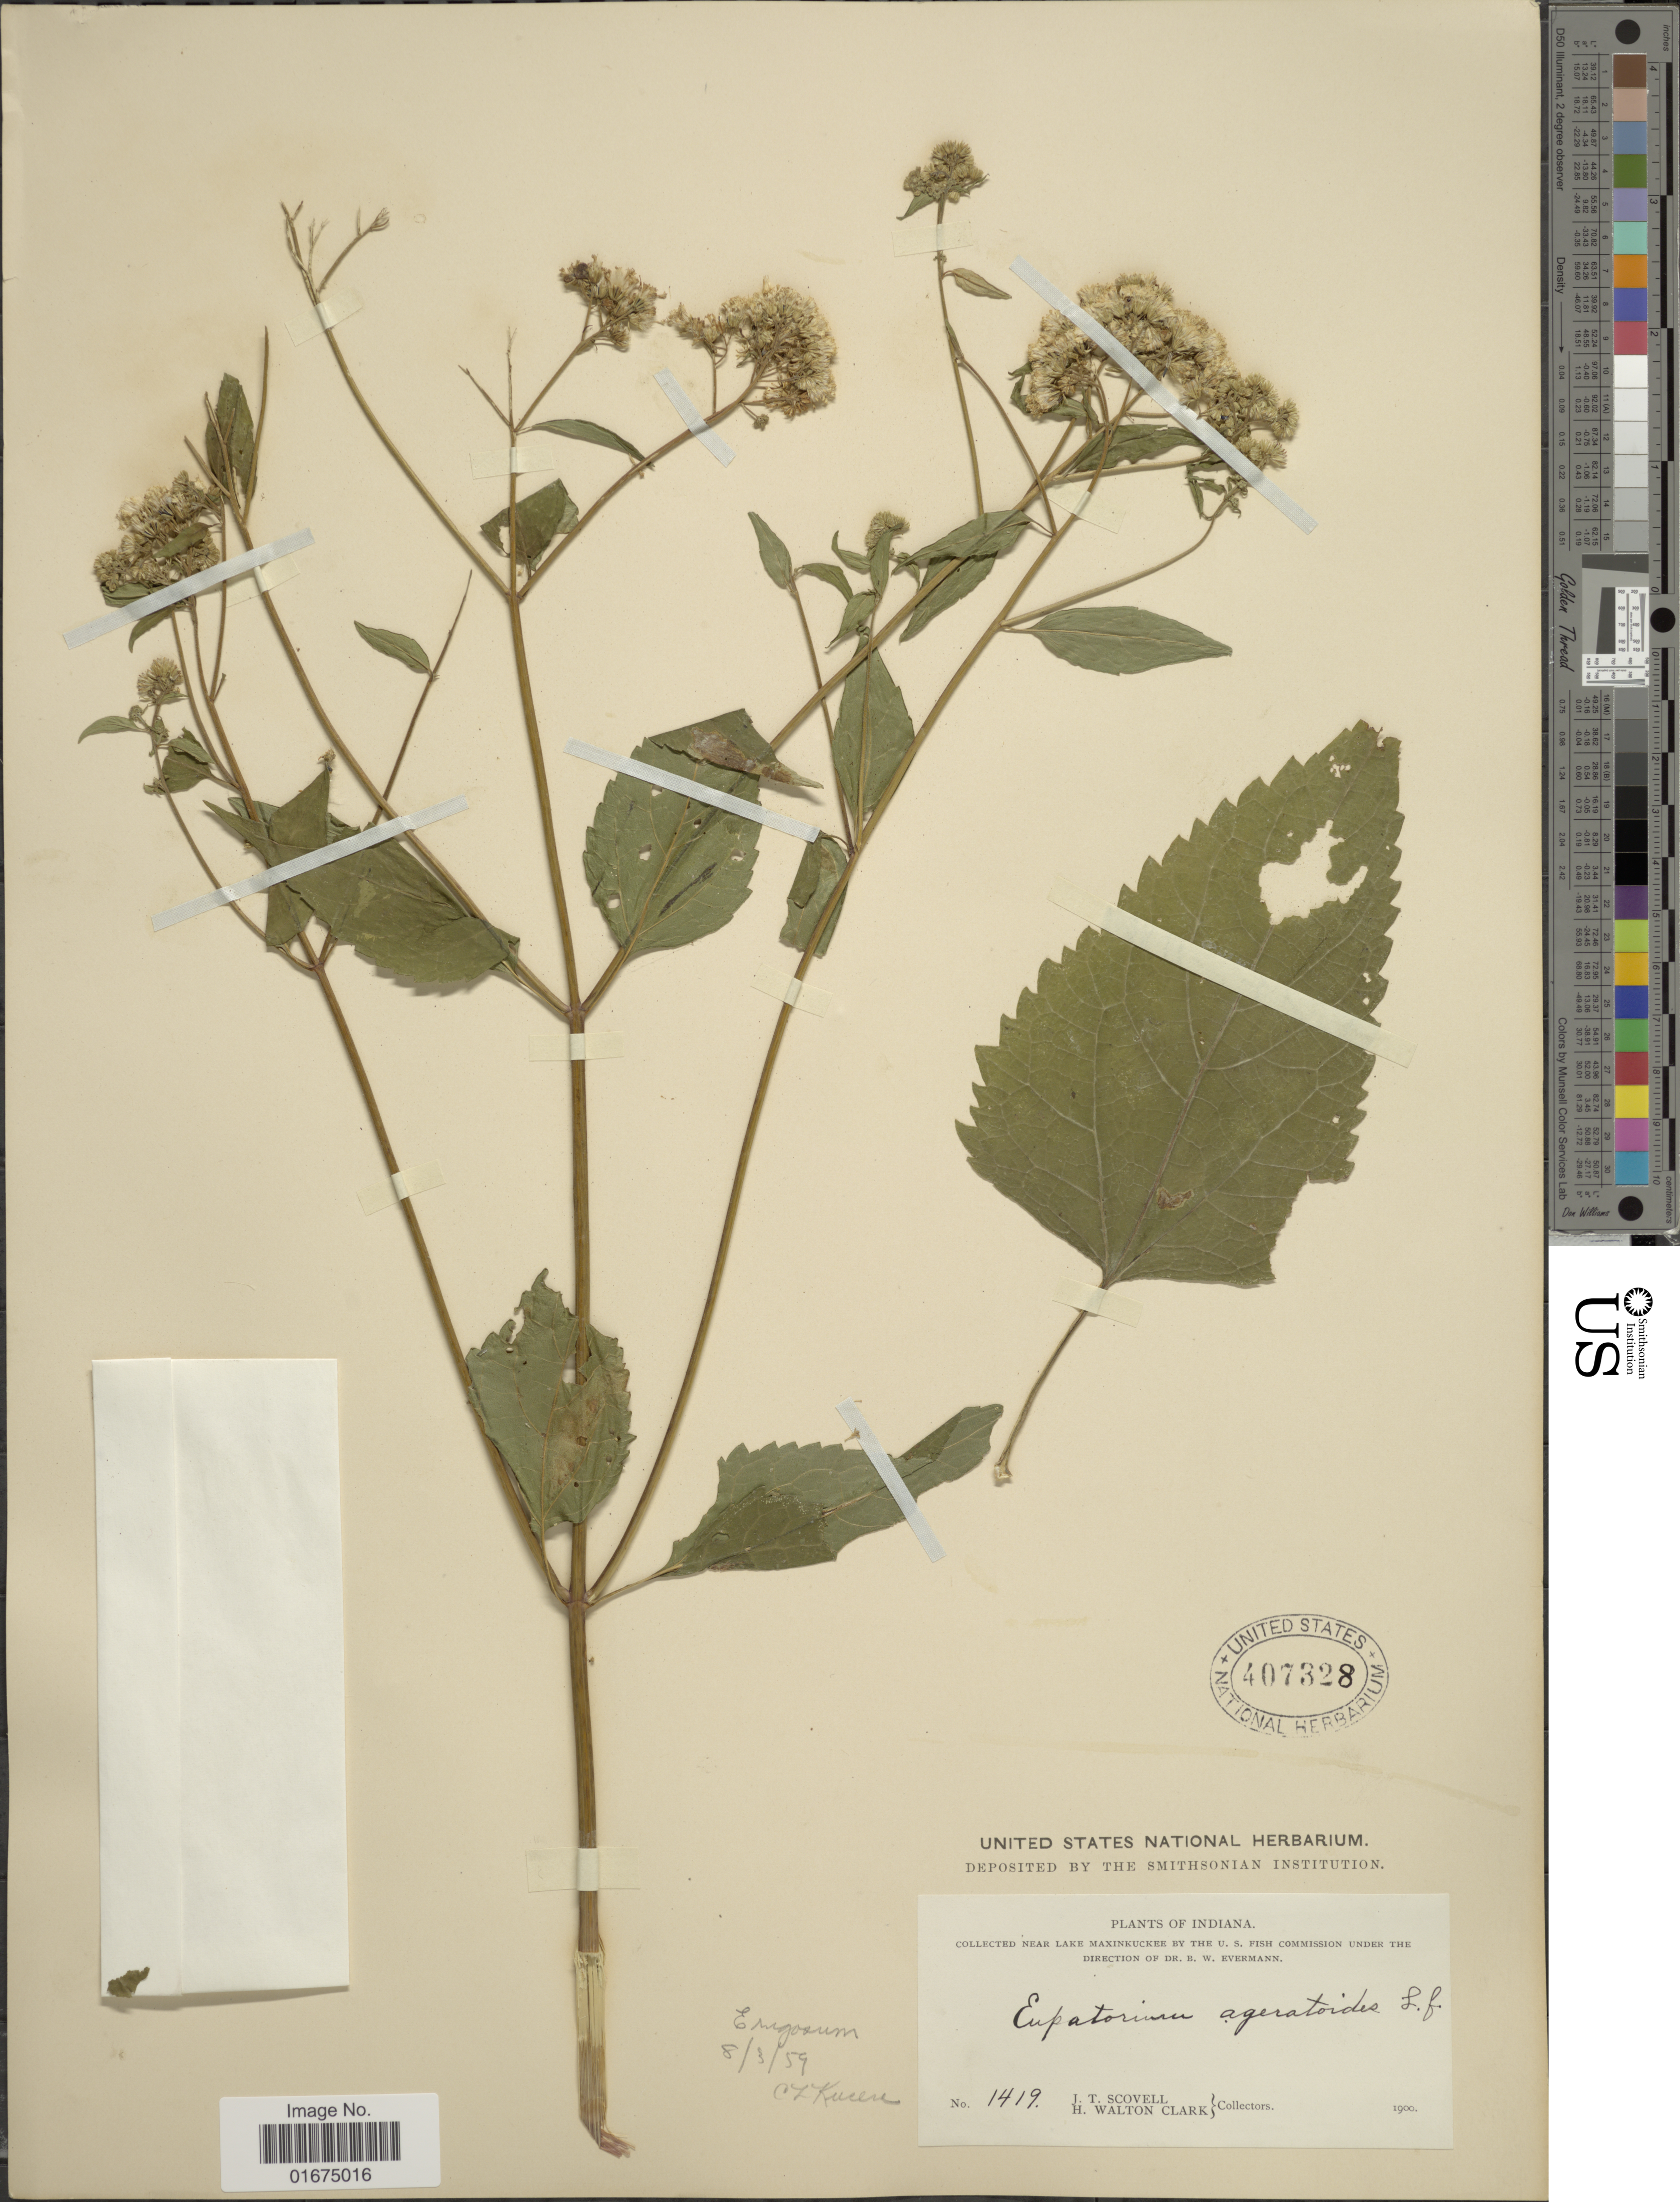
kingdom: Plantae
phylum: Tracheophyta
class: Magnoliopsida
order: Asterales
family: Asteraceae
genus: Ageratina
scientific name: Ageratina altissima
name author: (L.) R.M. King & H. Rob.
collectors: J. T. Scovell & H. W. Clark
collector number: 1419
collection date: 1900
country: United States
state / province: Indiana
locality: Near Lake Maxinkuckee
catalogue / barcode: US 407328